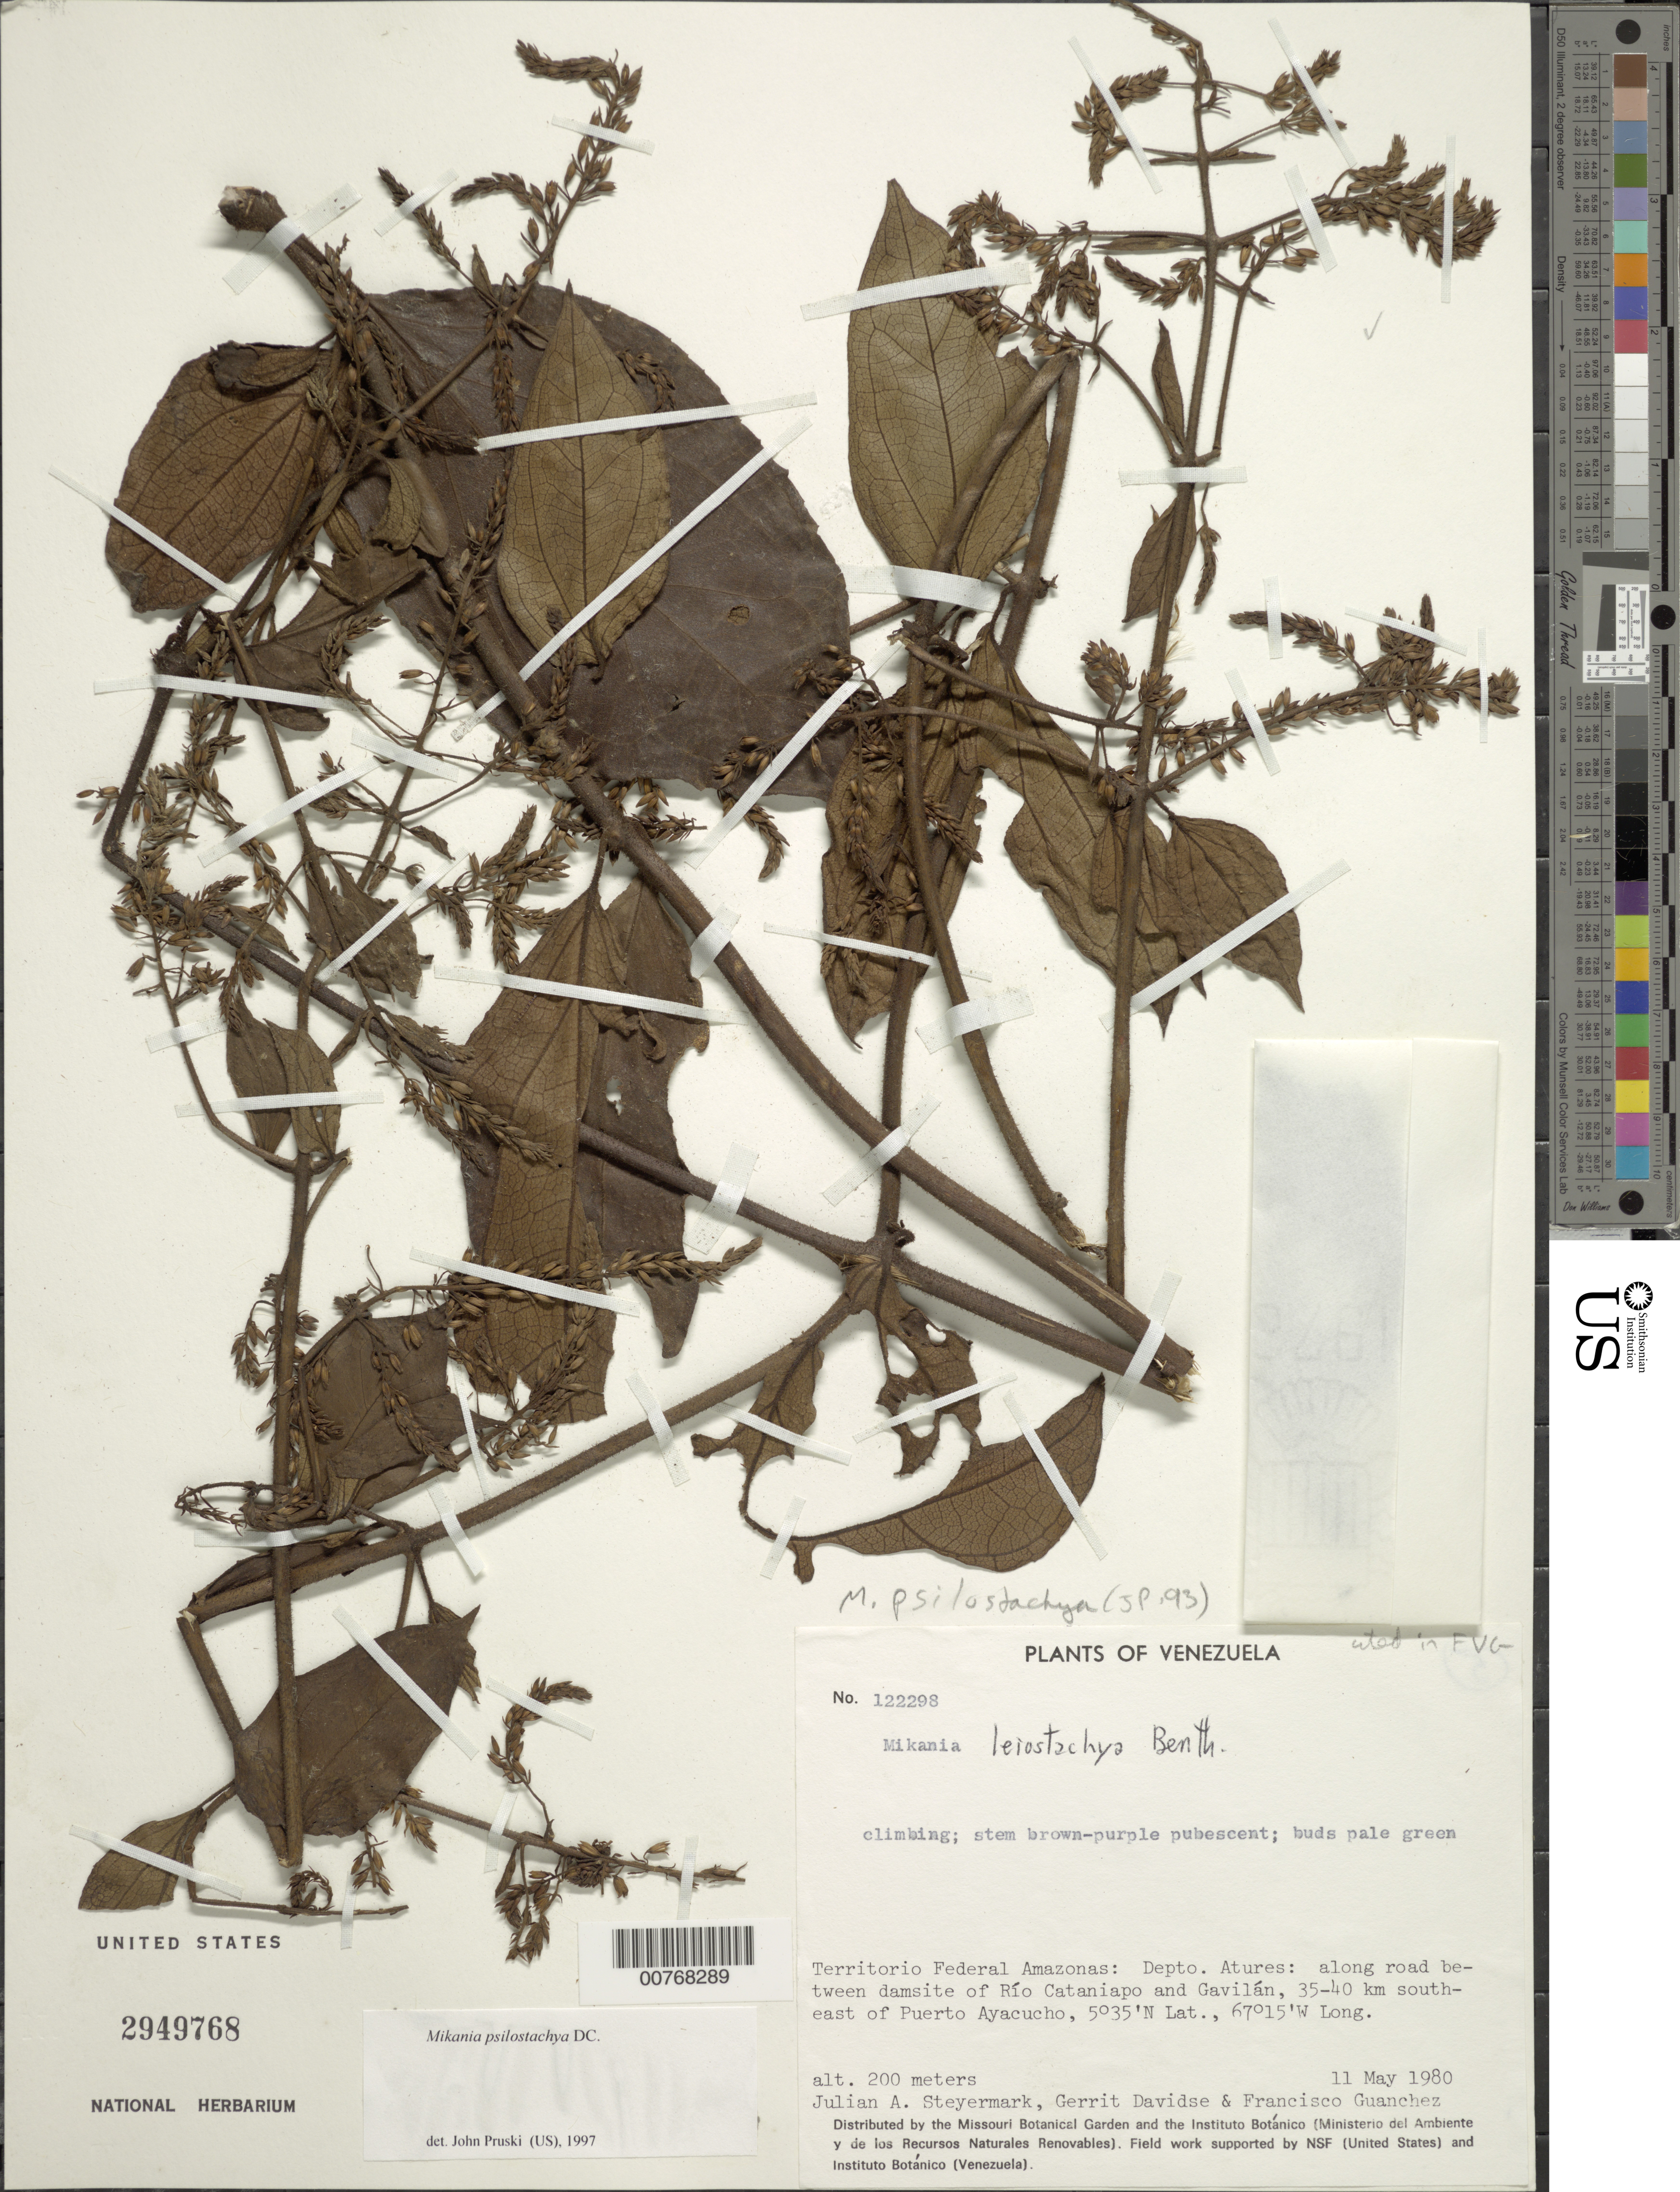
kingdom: Plantae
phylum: Tracheophyta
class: Magnoliopsida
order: Asterales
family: Asteraceae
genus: Mikania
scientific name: Mikania psilostachya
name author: DC.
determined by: Pruski, J. F.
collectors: J. Steyermark, G. Davidse & F. Guánchez M.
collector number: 122298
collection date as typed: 11-May-80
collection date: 1980-05-11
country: Venezuela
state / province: Amazonas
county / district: Atures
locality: Río Cataniapo, between damsite and Gavilan, 35-40 km SE Puerto Ayacucho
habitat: Along road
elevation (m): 200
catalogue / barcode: US 2949768